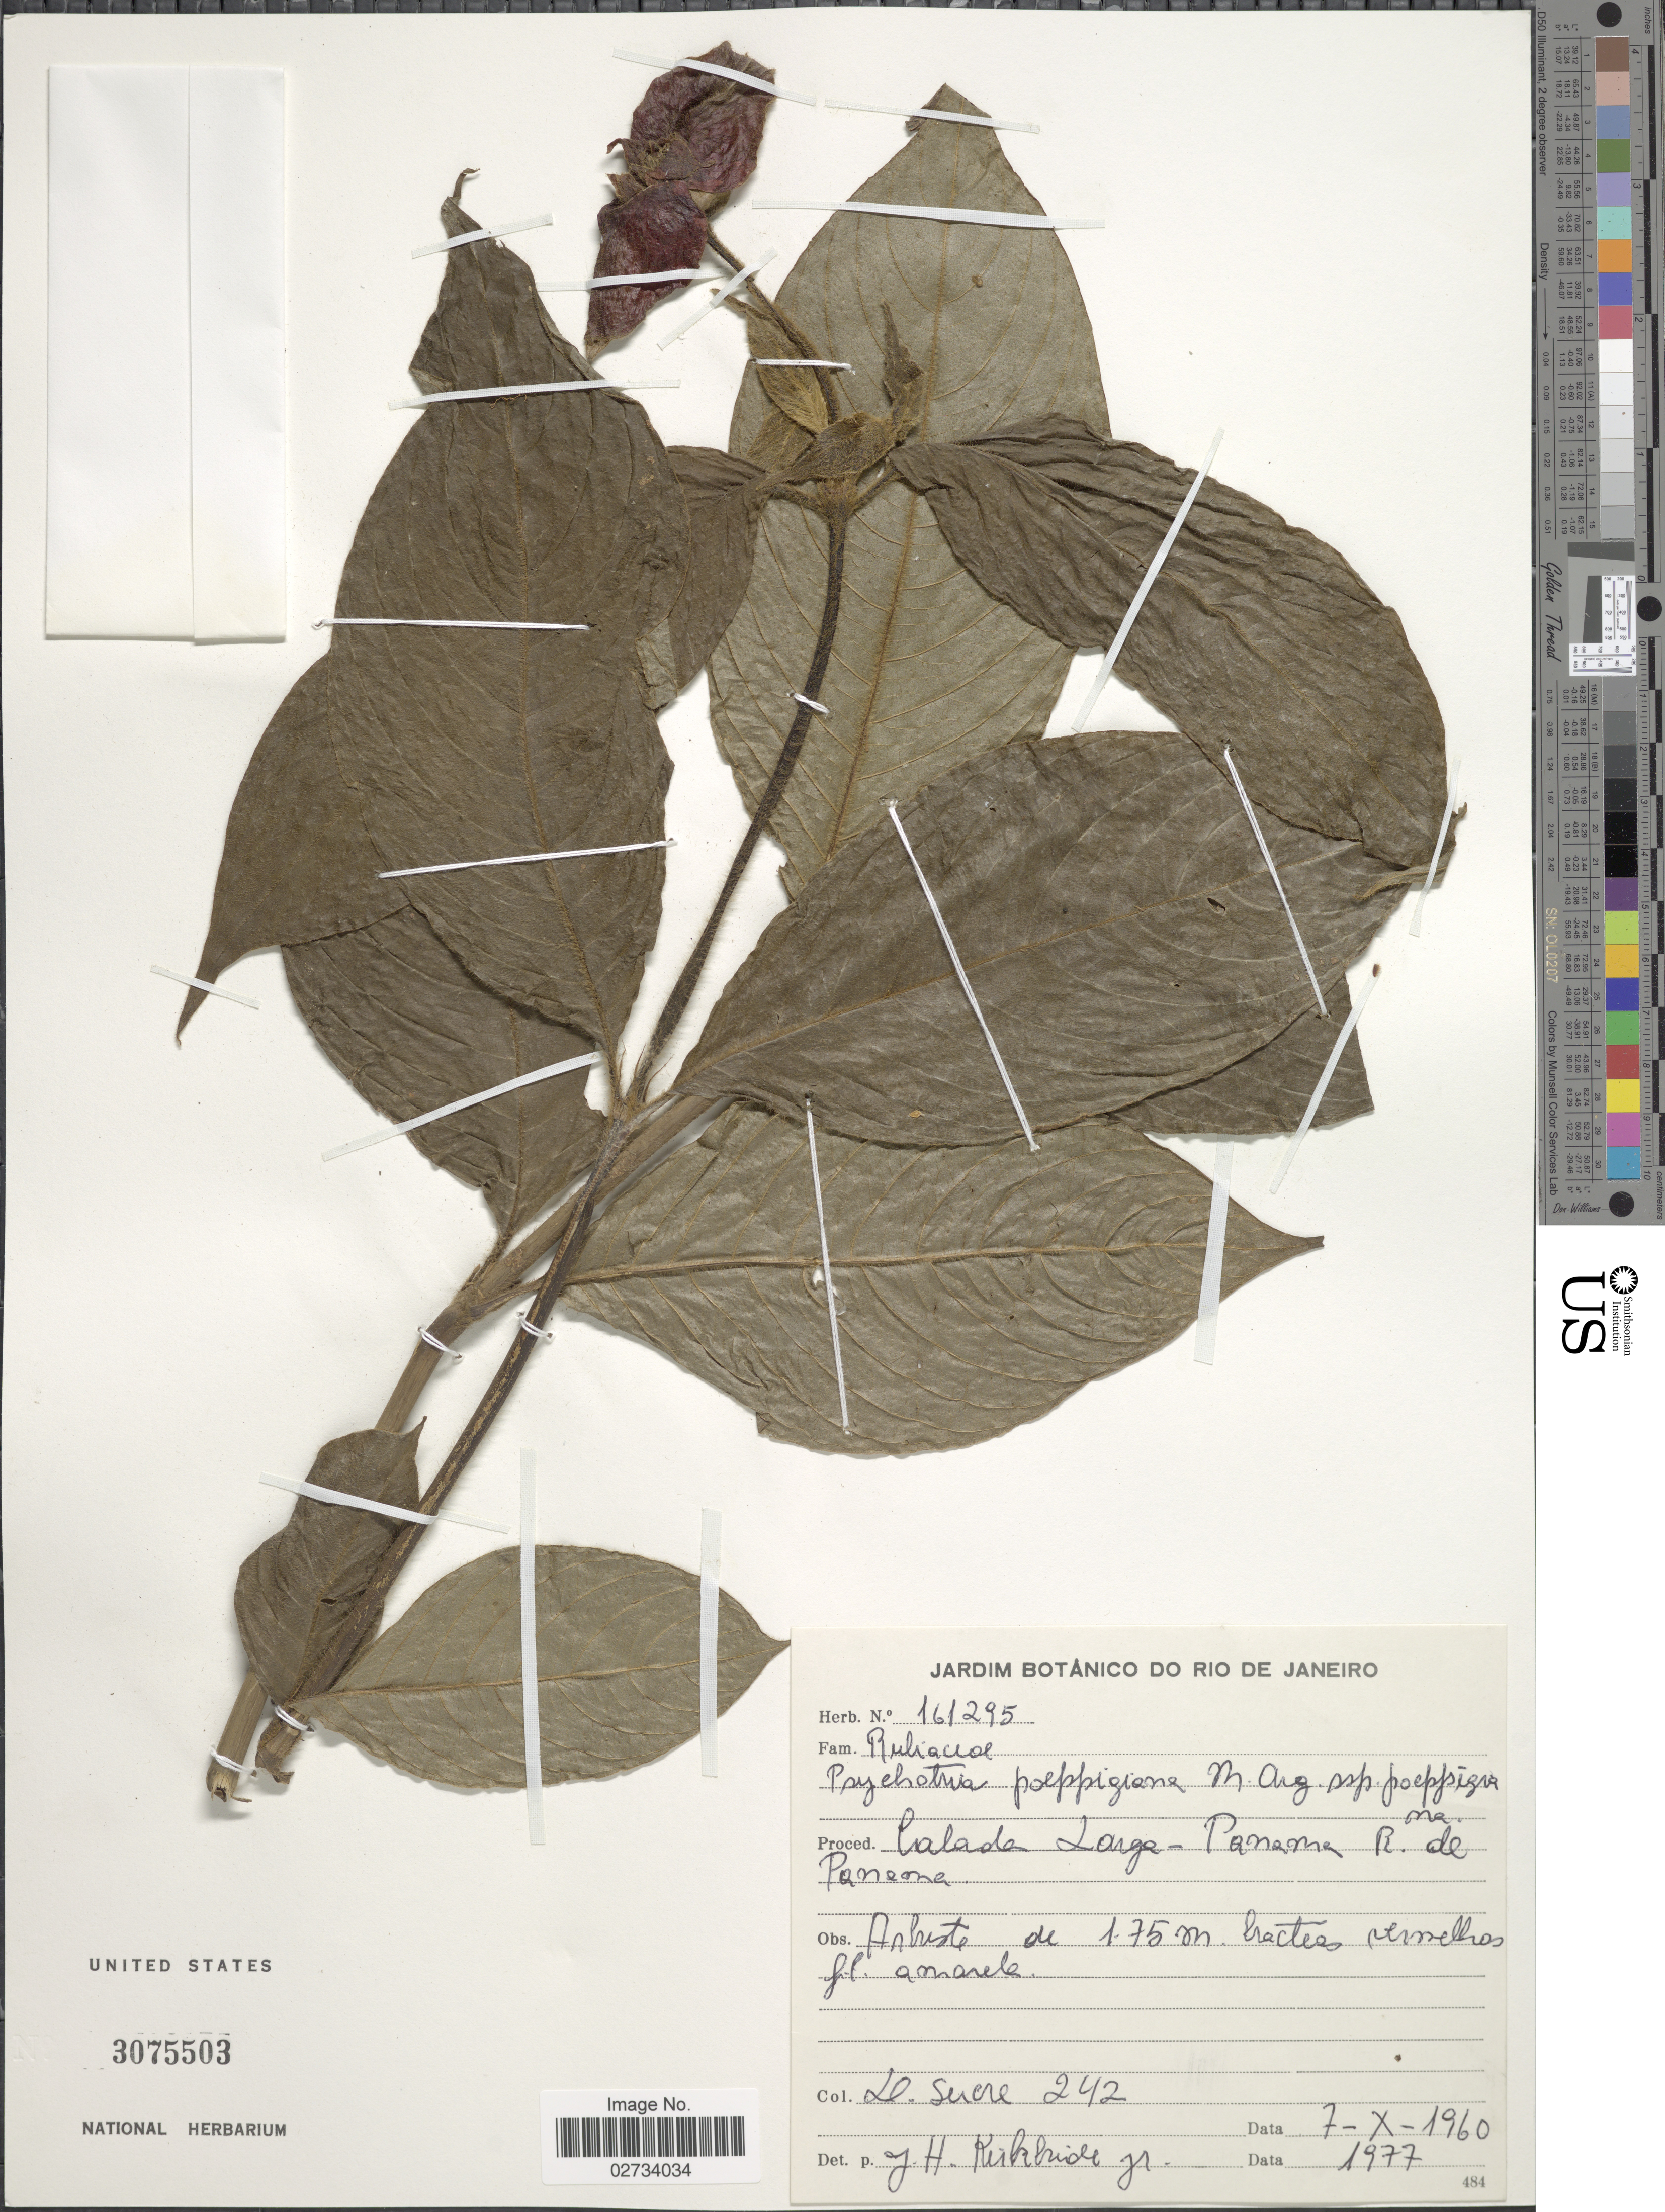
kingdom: Plantae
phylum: Tracheophyta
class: Magnoliopsida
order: Gentianales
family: Rubiaceae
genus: Psychotria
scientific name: Psychotria poeppigiana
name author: Müll. Arg.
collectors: D. Sucre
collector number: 242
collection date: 1960-10-07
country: Panama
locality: Calada Larga-Panama R. de Panama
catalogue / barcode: US 3075503